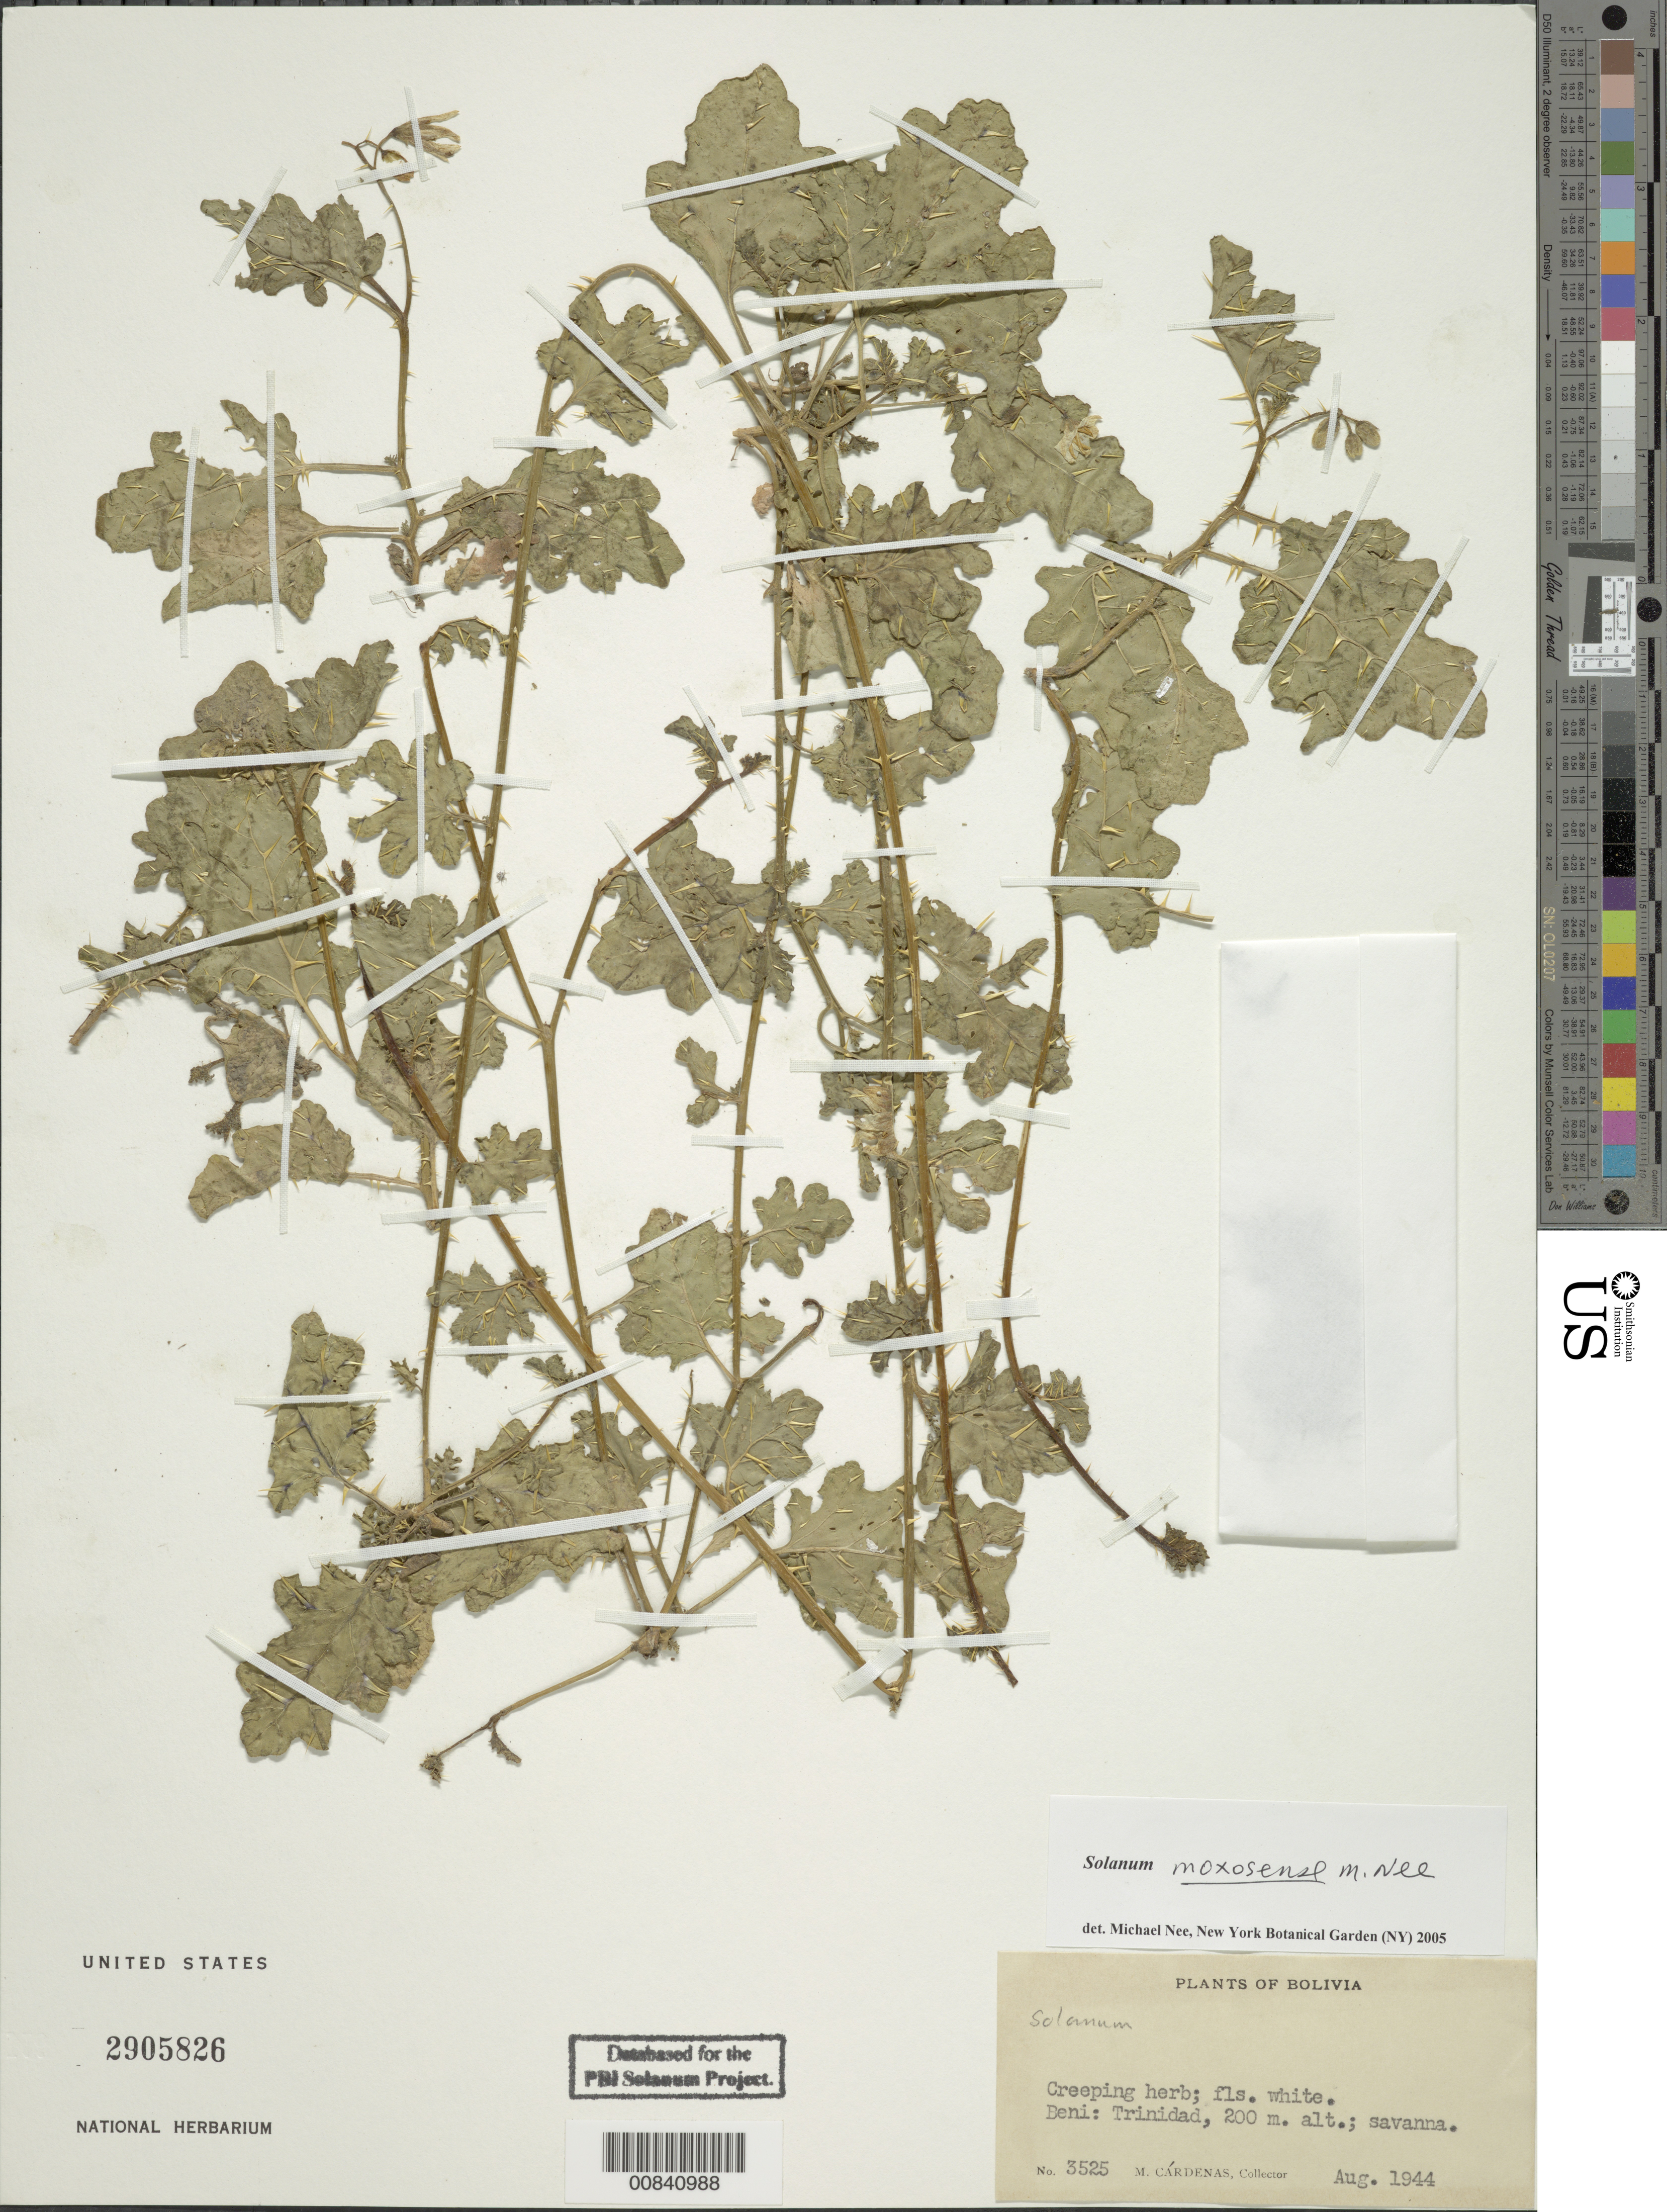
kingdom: Plantae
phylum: Tracheophyta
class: Magnoliopsida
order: Solanales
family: Solanaceae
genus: Solanum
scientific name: Solanum moxosense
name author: M. Nee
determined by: Nee, Michael H.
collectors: M. Cárdenas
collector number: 3525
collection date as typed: Aug 1944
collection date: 1944-08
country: Bolivia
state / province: Beni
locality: Trinidad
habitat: Savanna.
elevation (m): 200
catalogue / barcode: US 2905826